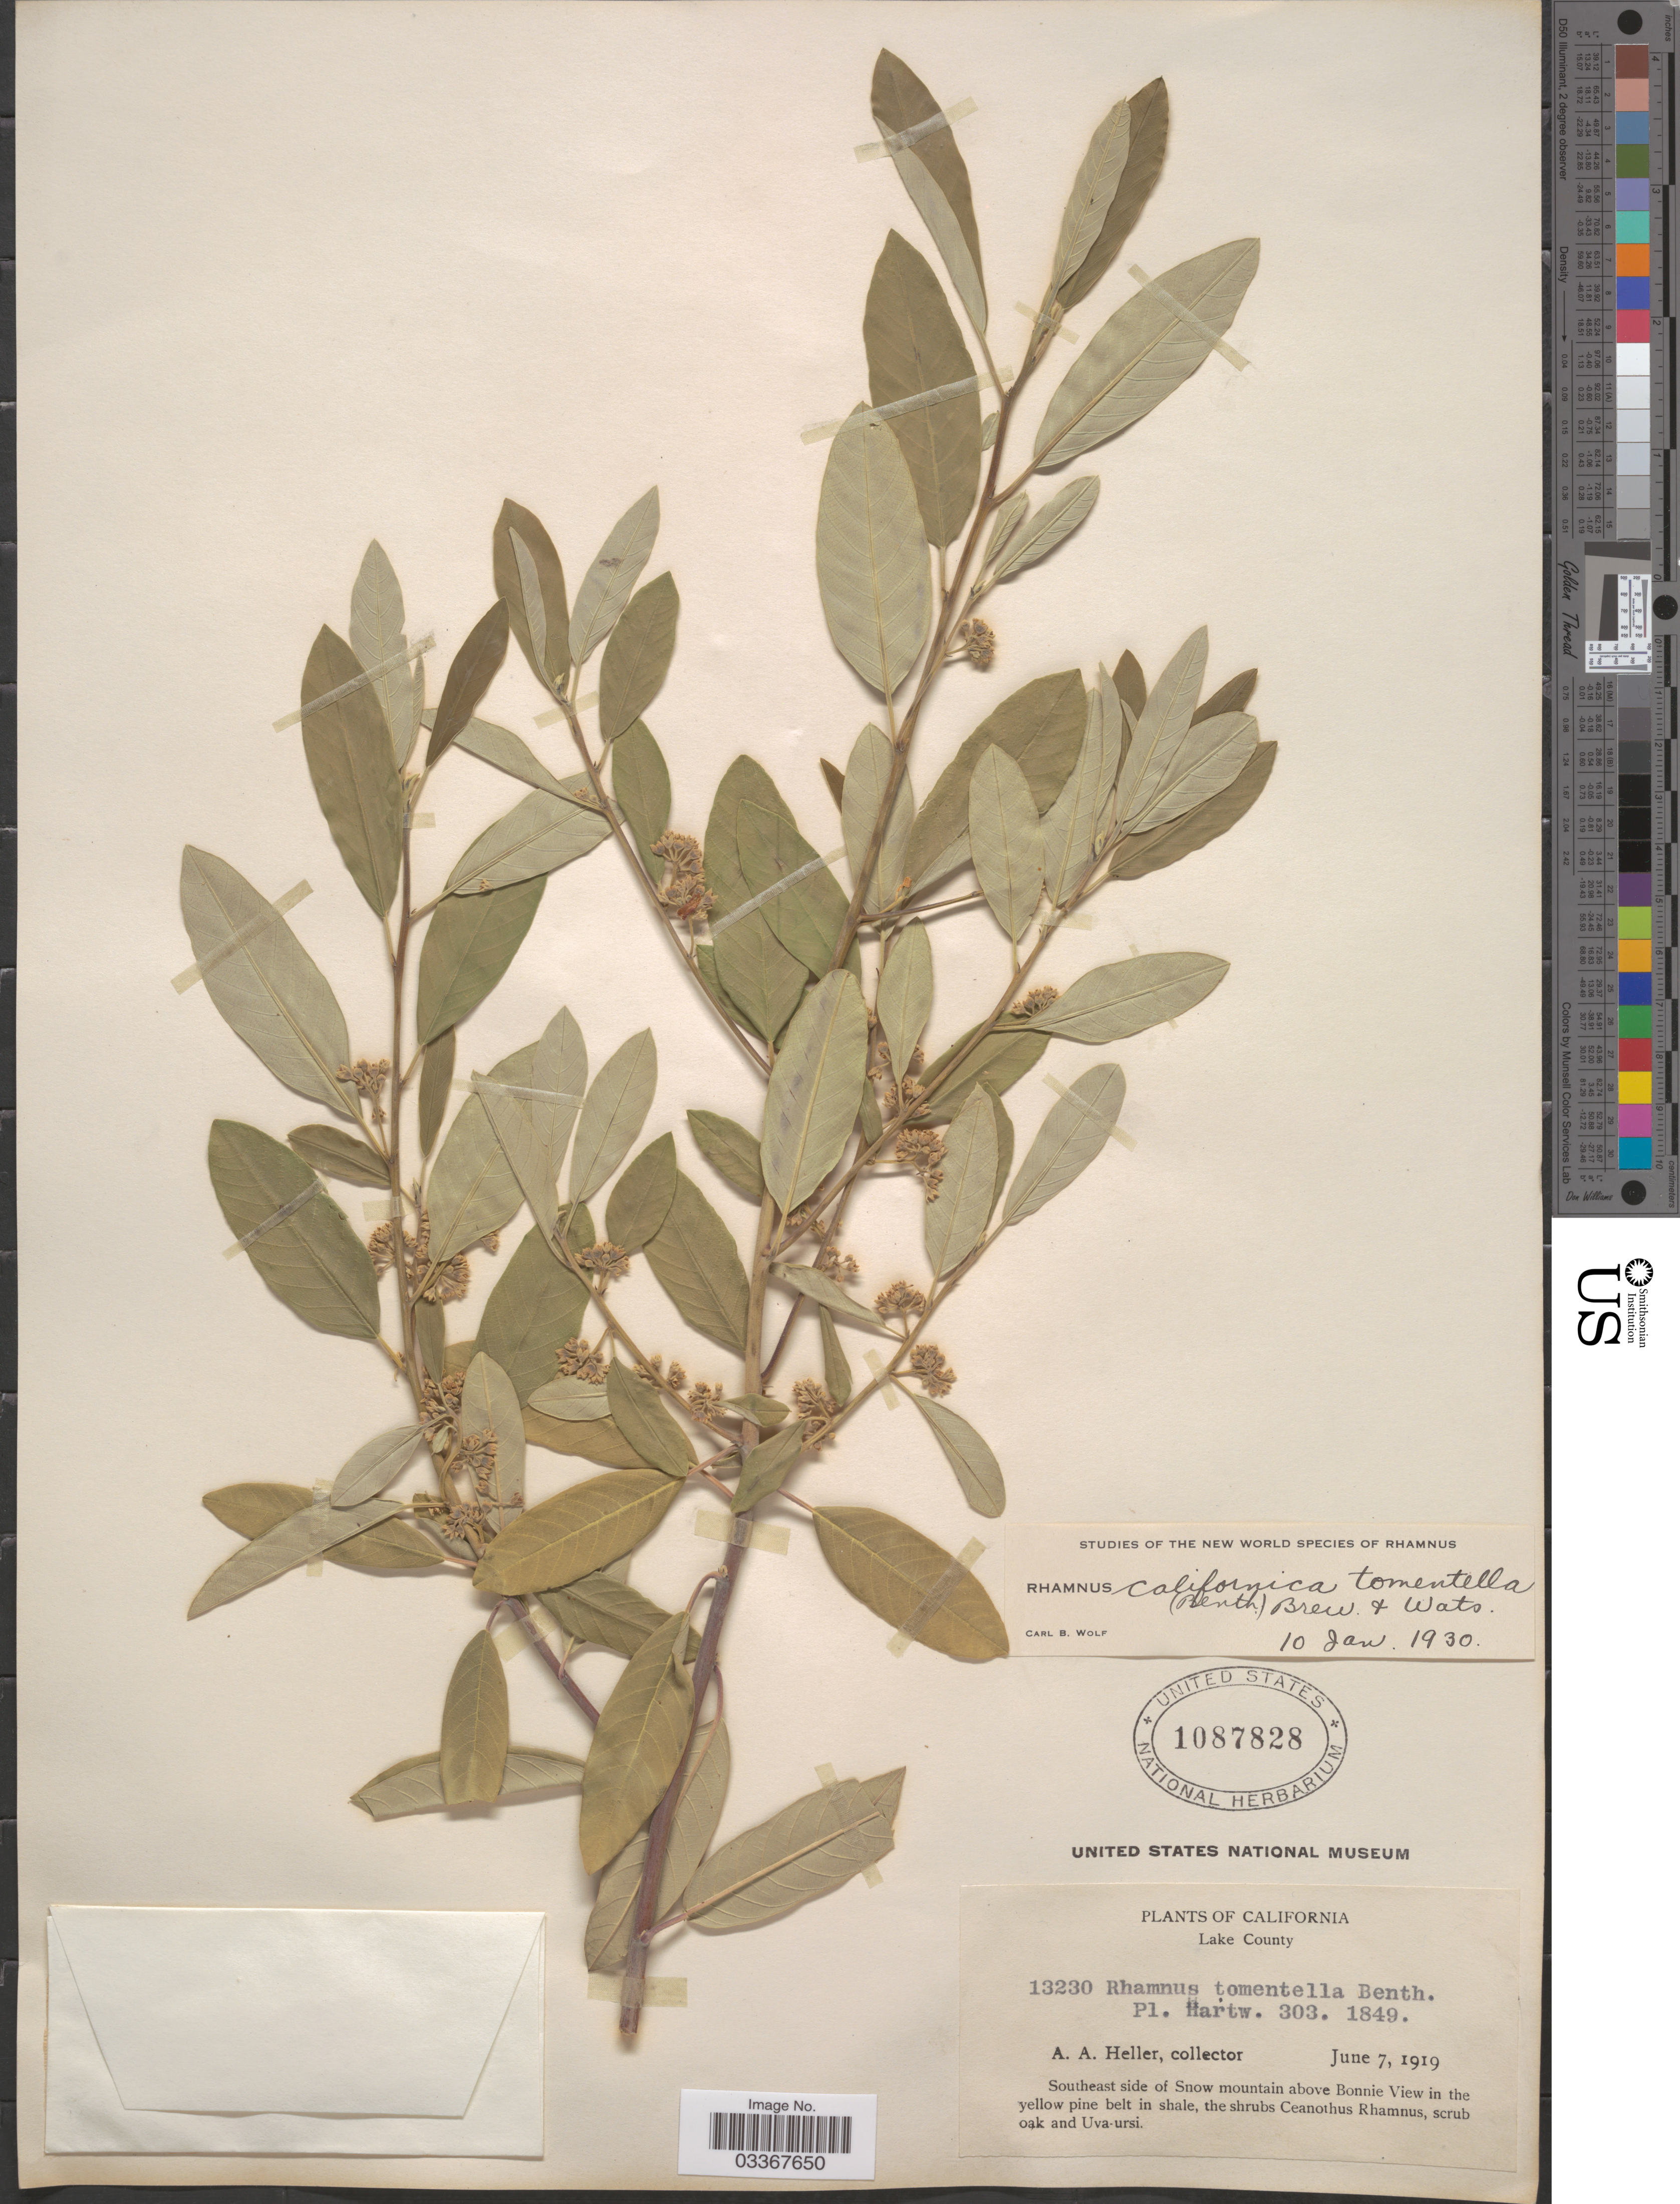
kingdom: Plantae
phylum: Tracheophyta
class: Magnoliopsida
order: Rosales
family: Rhamnaceae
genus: Frangula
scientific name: Frangula californica subsp. tomentella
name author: (Benth.) Kartesz & Gandhi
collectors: A. A. Heller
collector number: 13230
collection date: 1919-06-07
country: United States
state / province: California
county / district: Lake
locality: Lake County, Southeast side of Snow mountain above Bonnie View in the yellow pine belt in shale.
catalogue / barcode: US 1087828